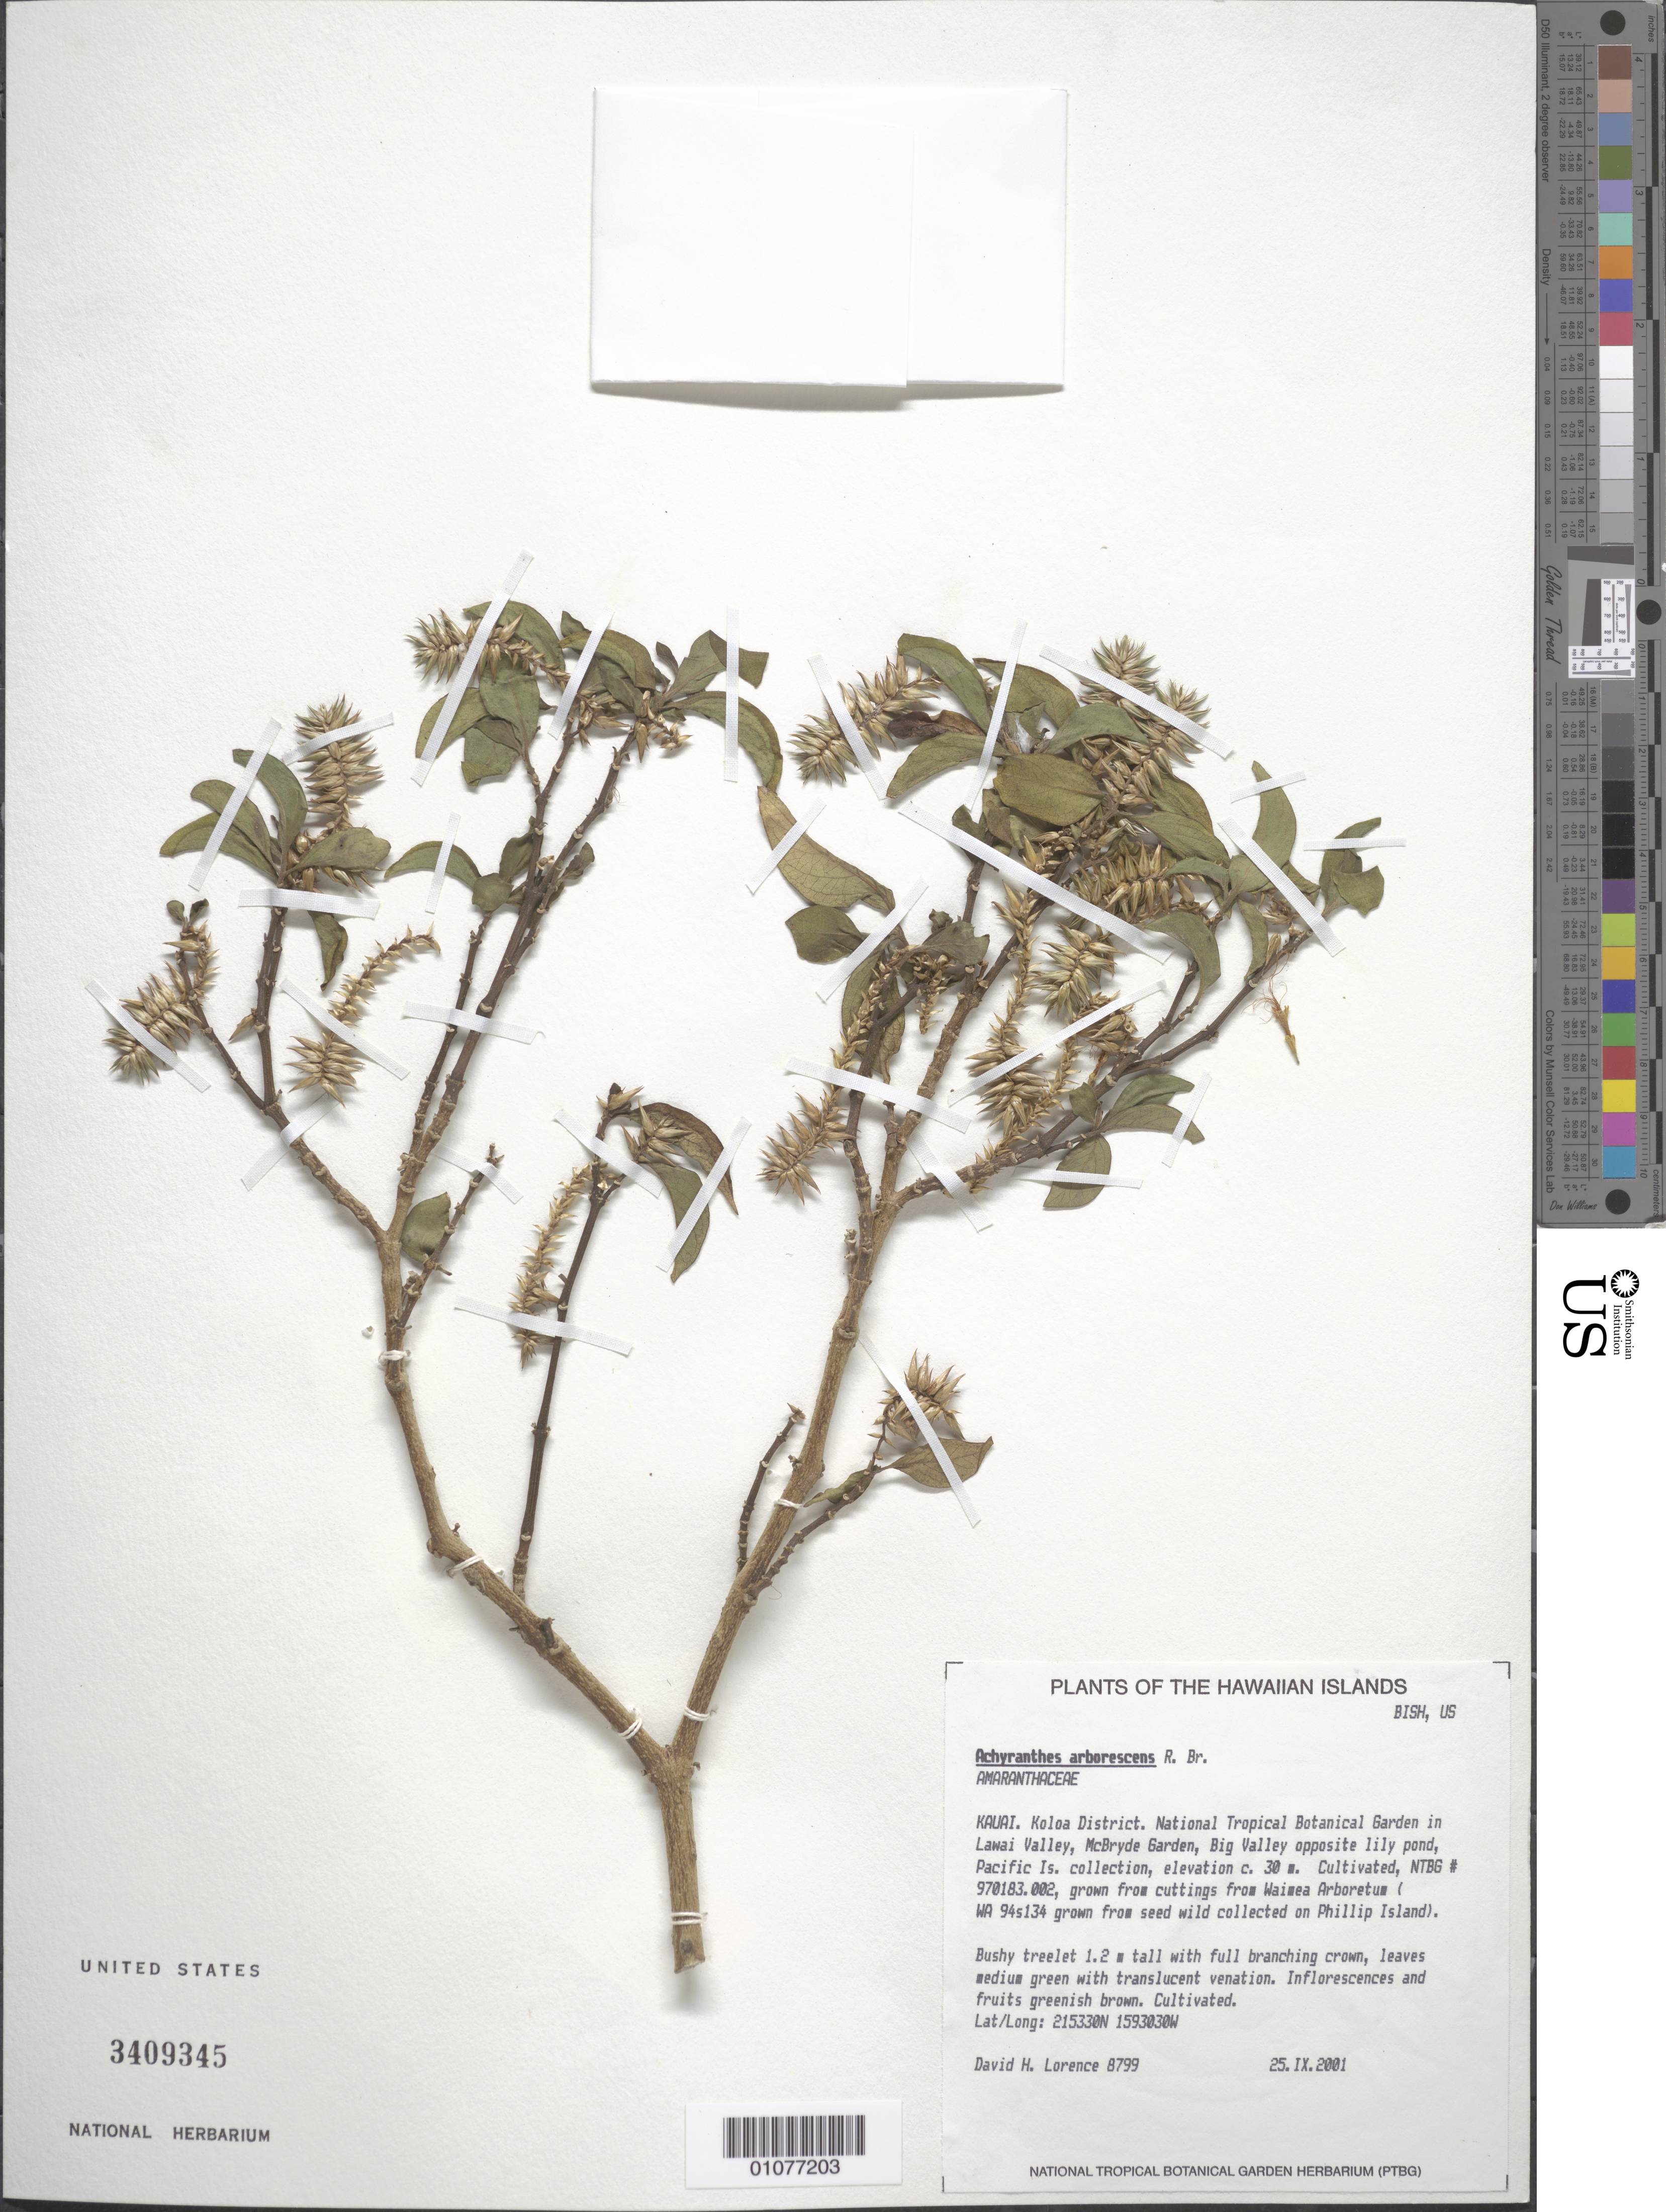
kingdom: Plantae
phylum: Tracheophyta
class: Magnoliopsida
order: Caryophyllales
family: Amaranthaceae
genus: Achyranthes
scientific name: Achyranthes arborescens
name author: R. Br.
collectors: D. Lorence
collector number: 8799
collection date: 2001-09-25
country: United States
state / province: Hawaii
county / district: Kauai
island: Kaua'i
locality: Koloa District, Lawai Valley, National Tropical Botanical Garden, McBryde Garden, Big Valley opposite lily pond, Pacific Is. collection.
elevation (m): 30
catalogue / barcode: US 3409345